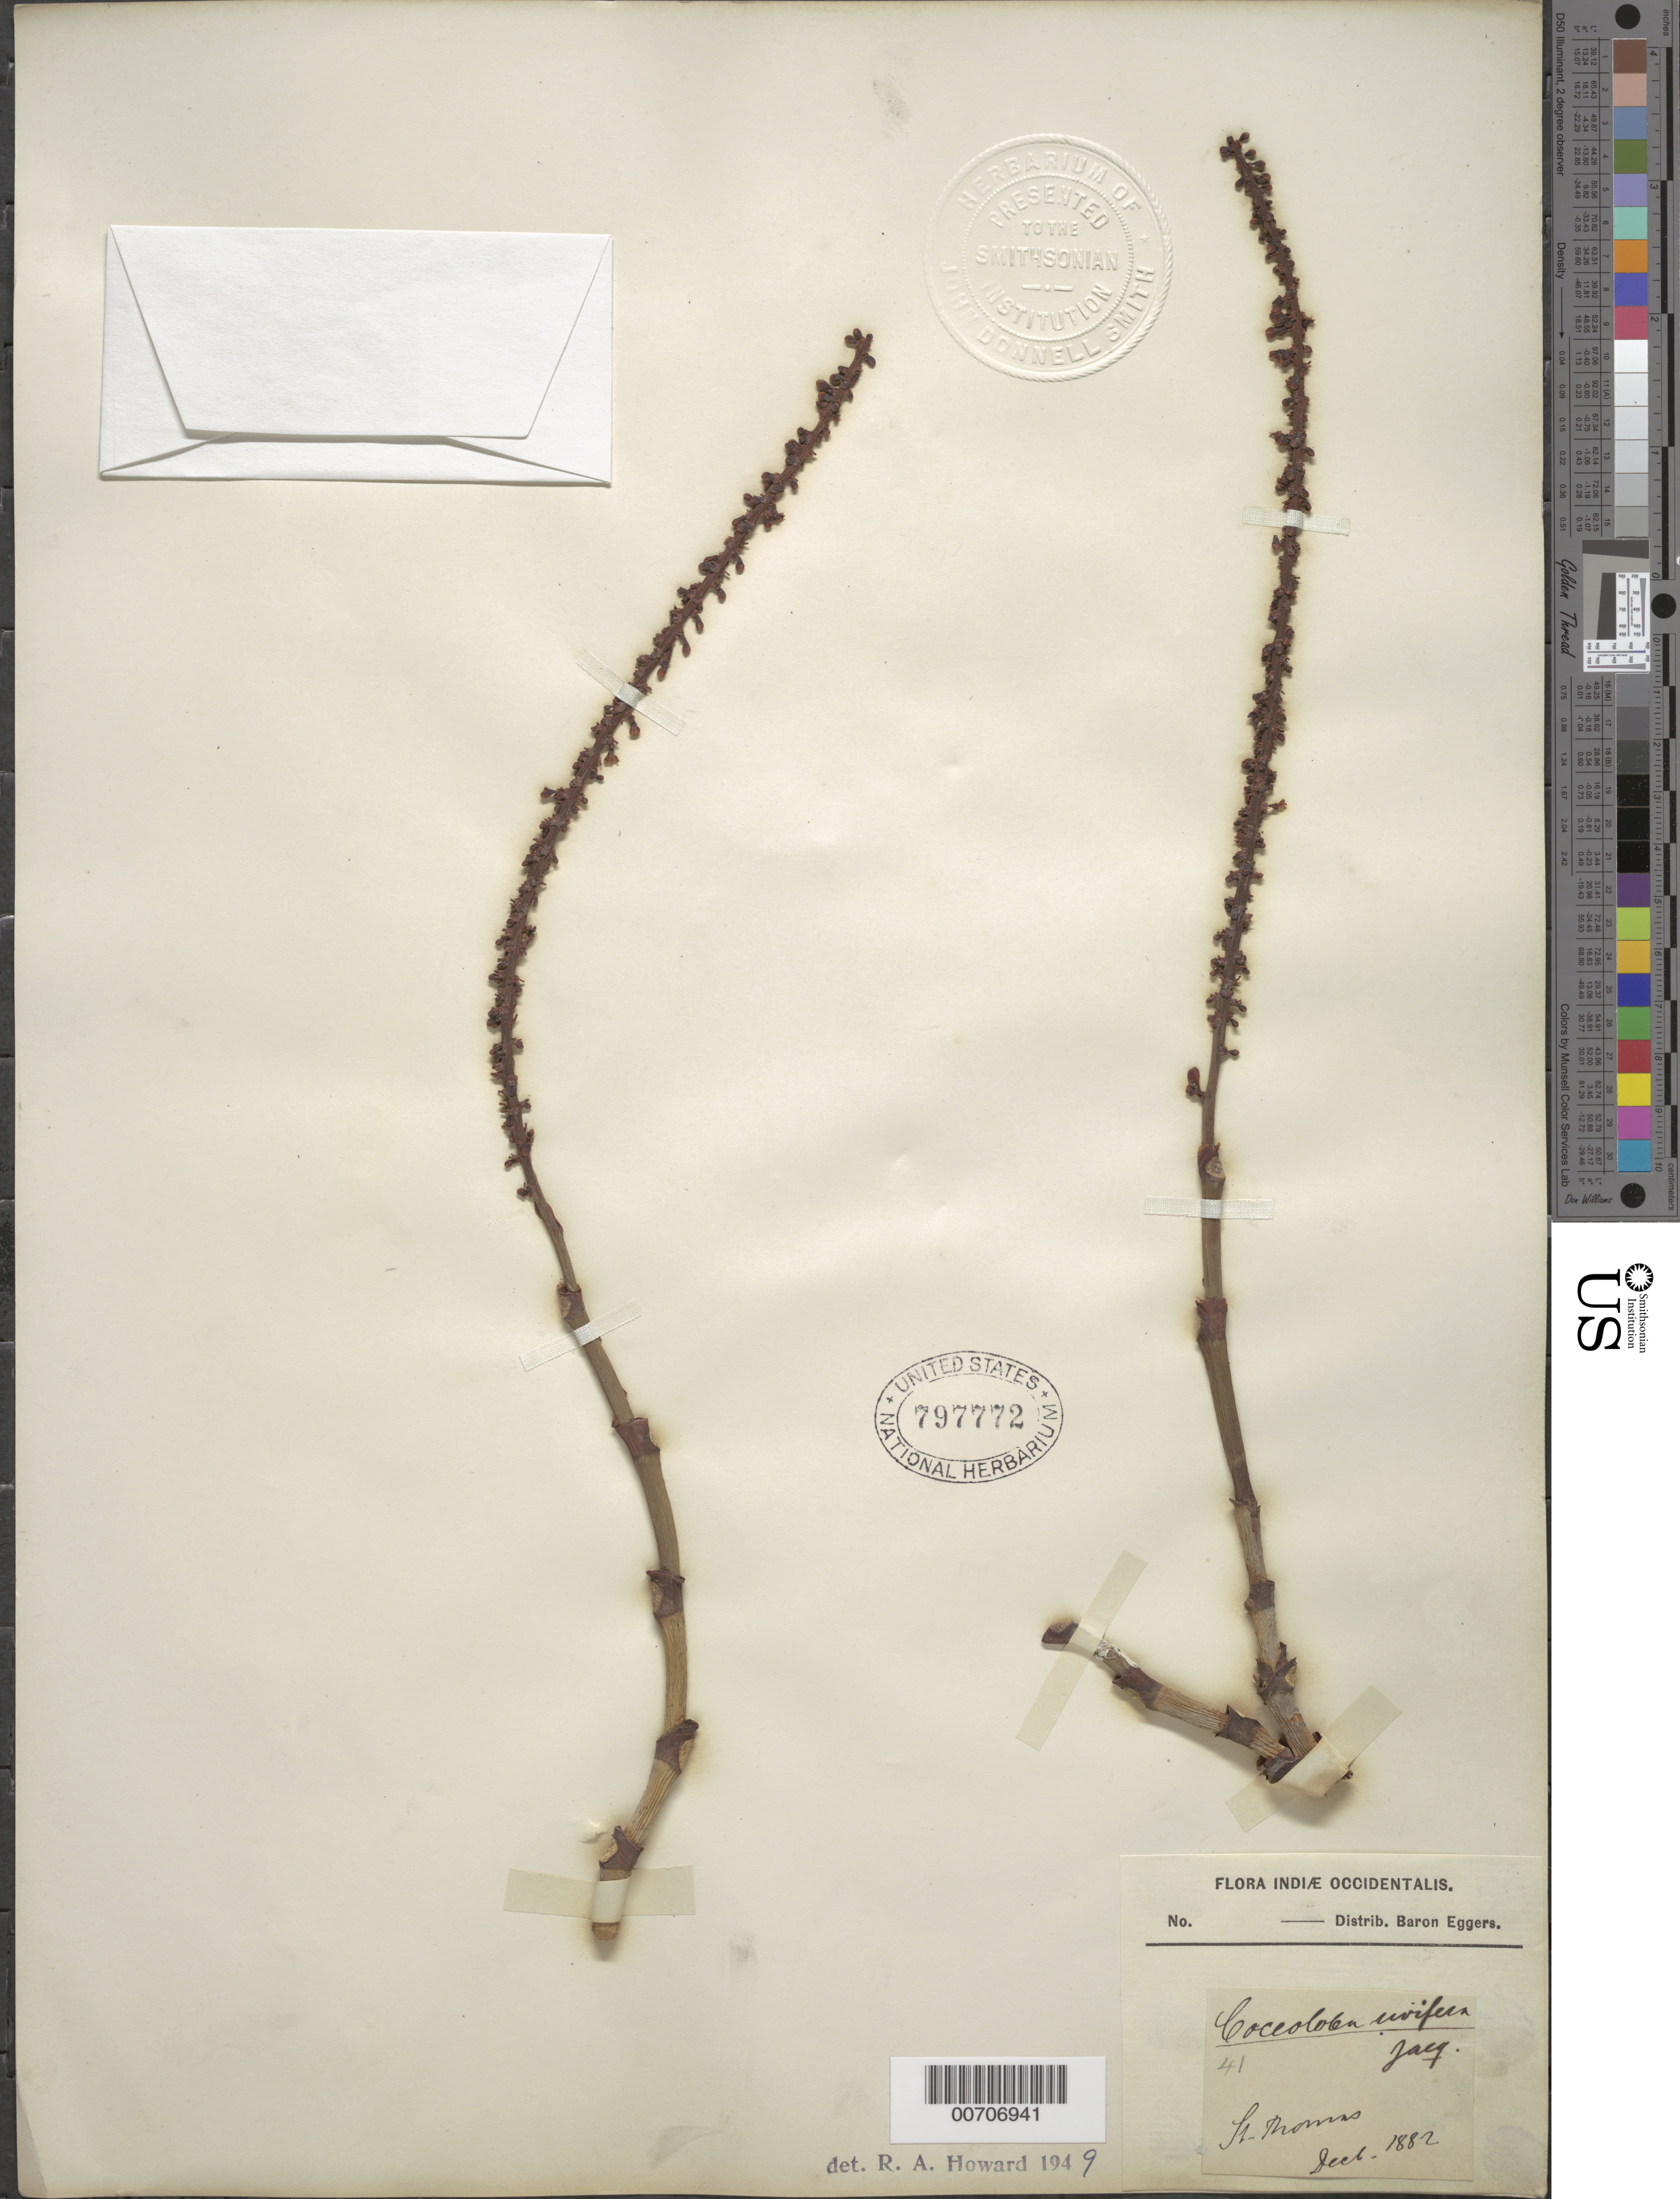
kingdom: Plantae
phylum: Tracheophyta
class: Magnoliopsida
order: Caryophyllales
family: Polygonaceae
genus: Coccoloba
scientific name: Coccoloba x uvifera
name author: L.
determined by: Howard, R. A.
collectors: H. F. A. von Eggers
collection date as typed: Dec 1882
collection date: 1882-12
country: U.S. Virgin Islands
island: St. Thomas Island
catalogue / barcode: US 797772